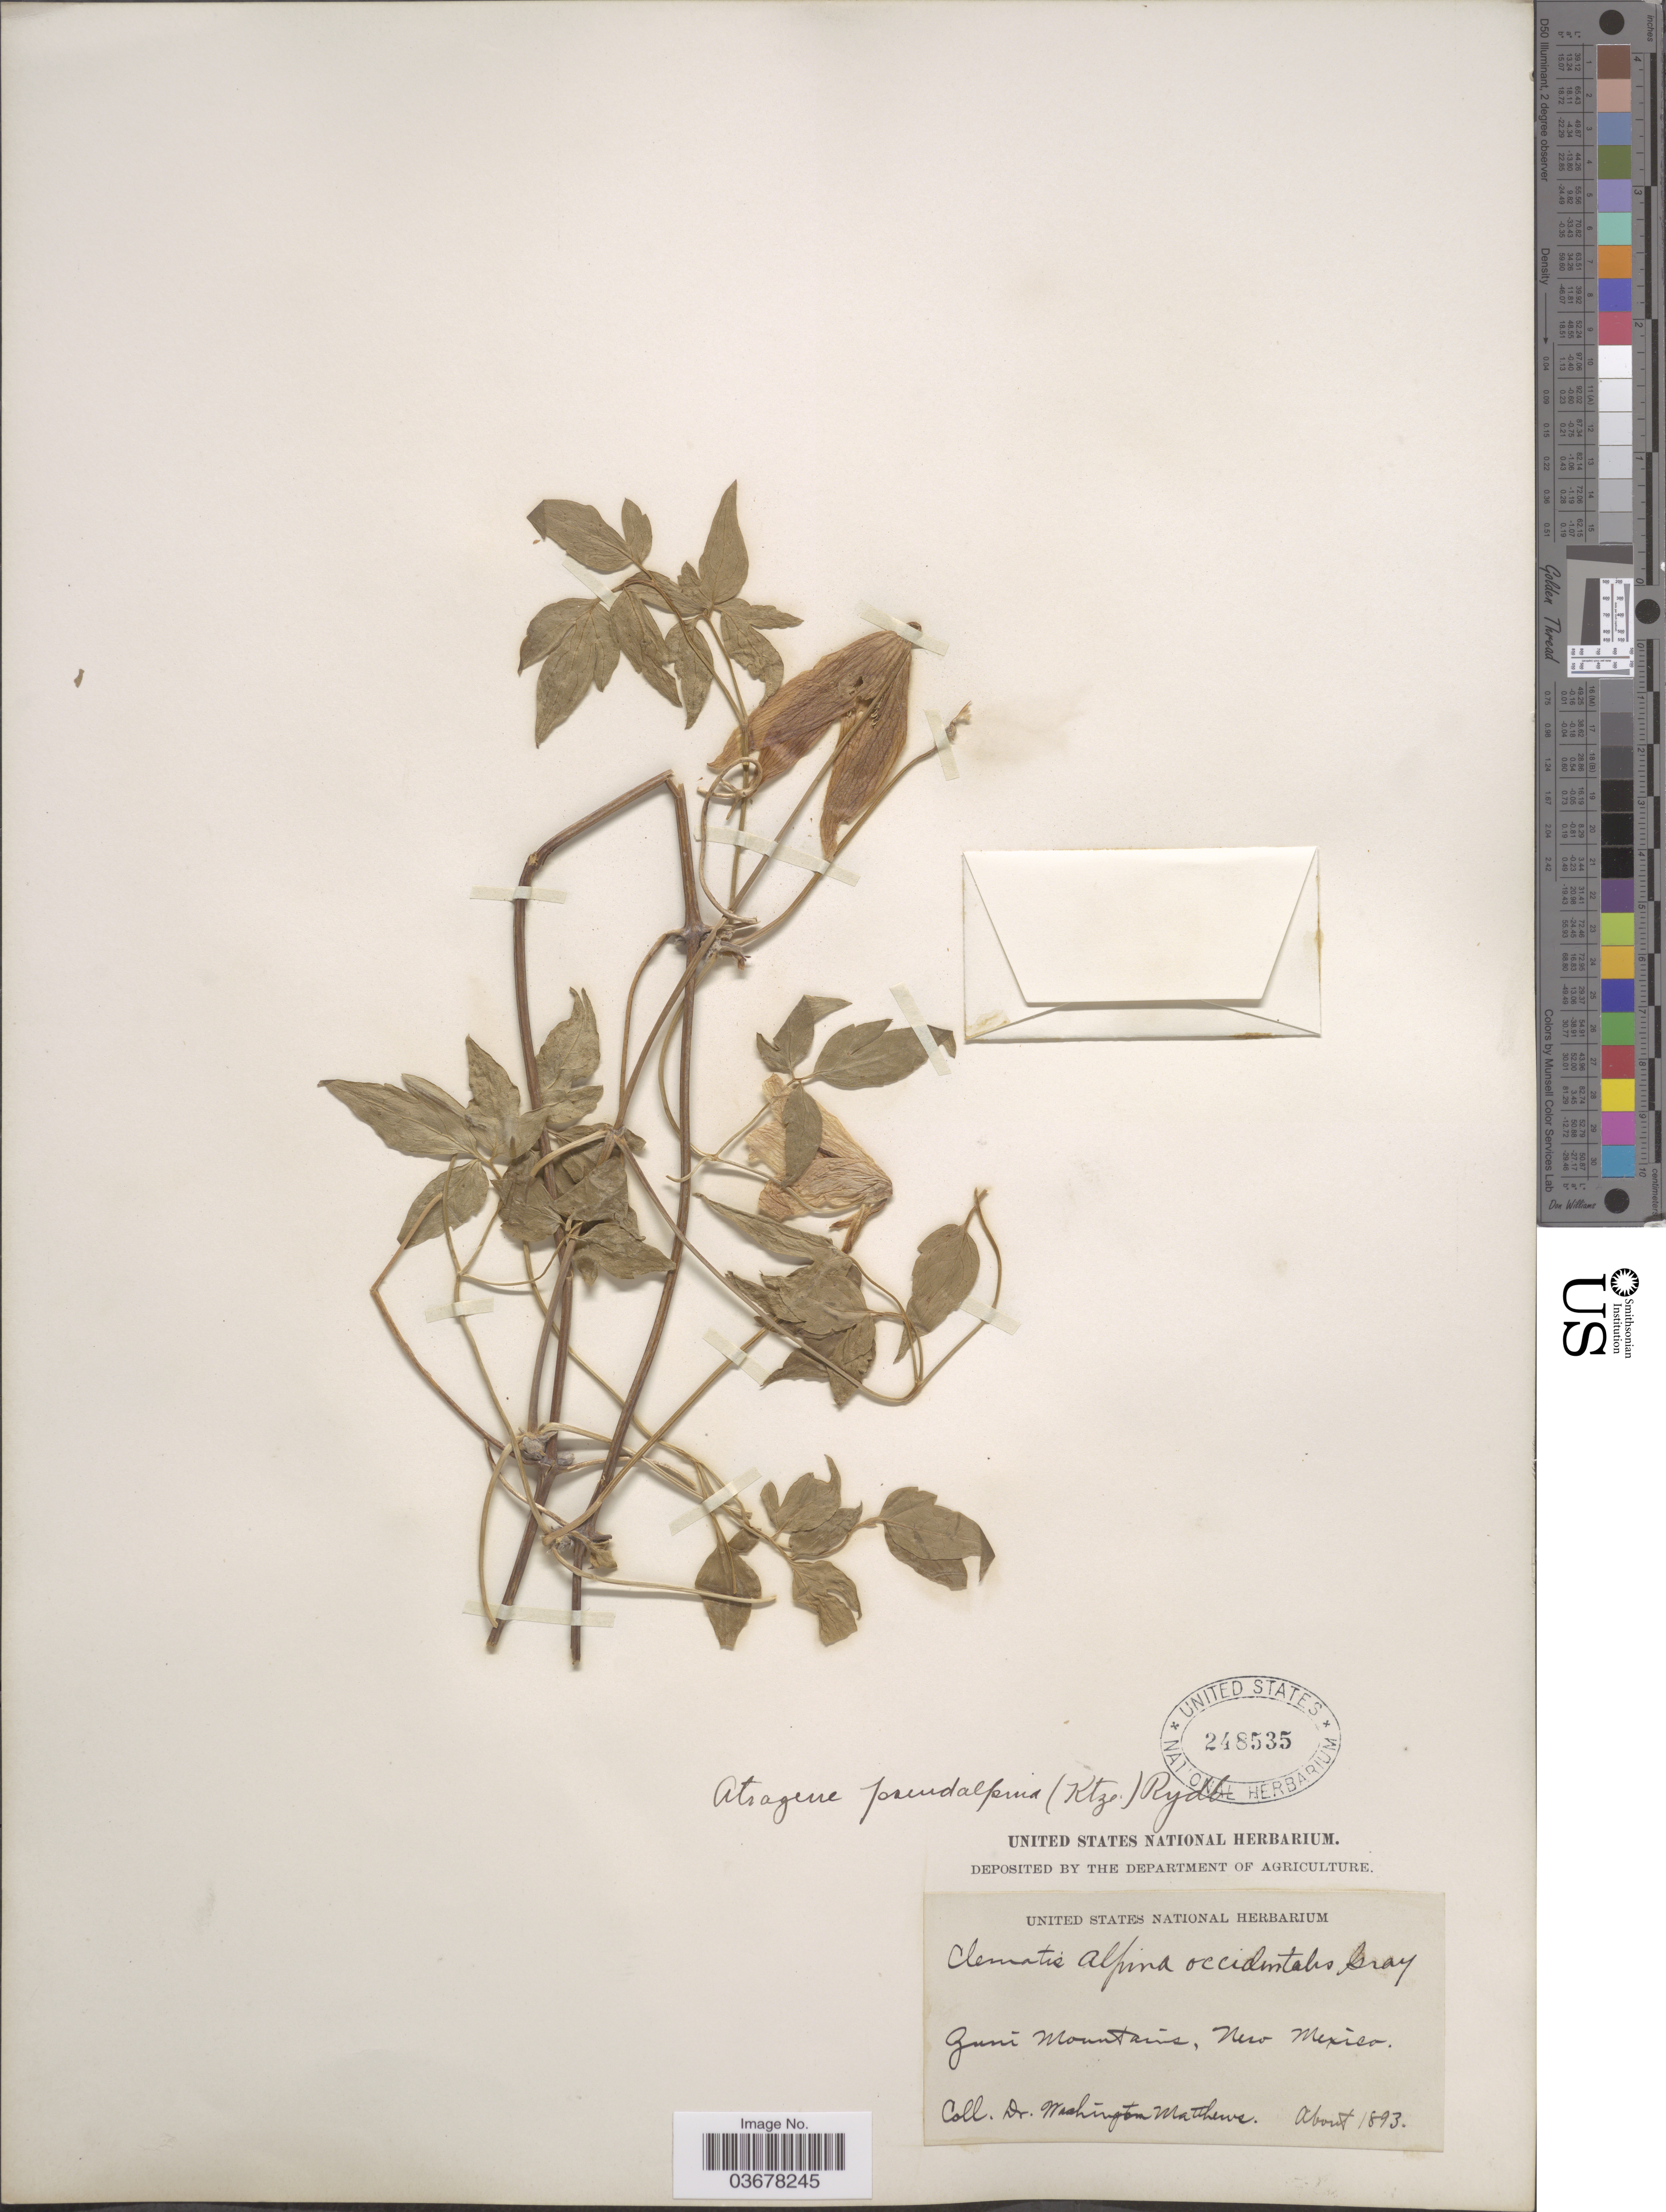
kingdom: Plantae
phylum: Tracheophyta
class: Magnoliopsida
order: Ranunculales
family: Ranunculaceae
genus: Clematis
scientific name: Clematis columbiana var. columbiana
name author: (Nutt.) Torr. & A. Gray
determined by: Strong, M. T., (US), Smithsonian Institution - National Museum of Natural History (UNITED STATES)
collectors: W. Matthews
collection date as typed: About 1893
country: United States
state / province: New Mexico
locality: Zuni Mountains.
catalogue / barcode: US 248535